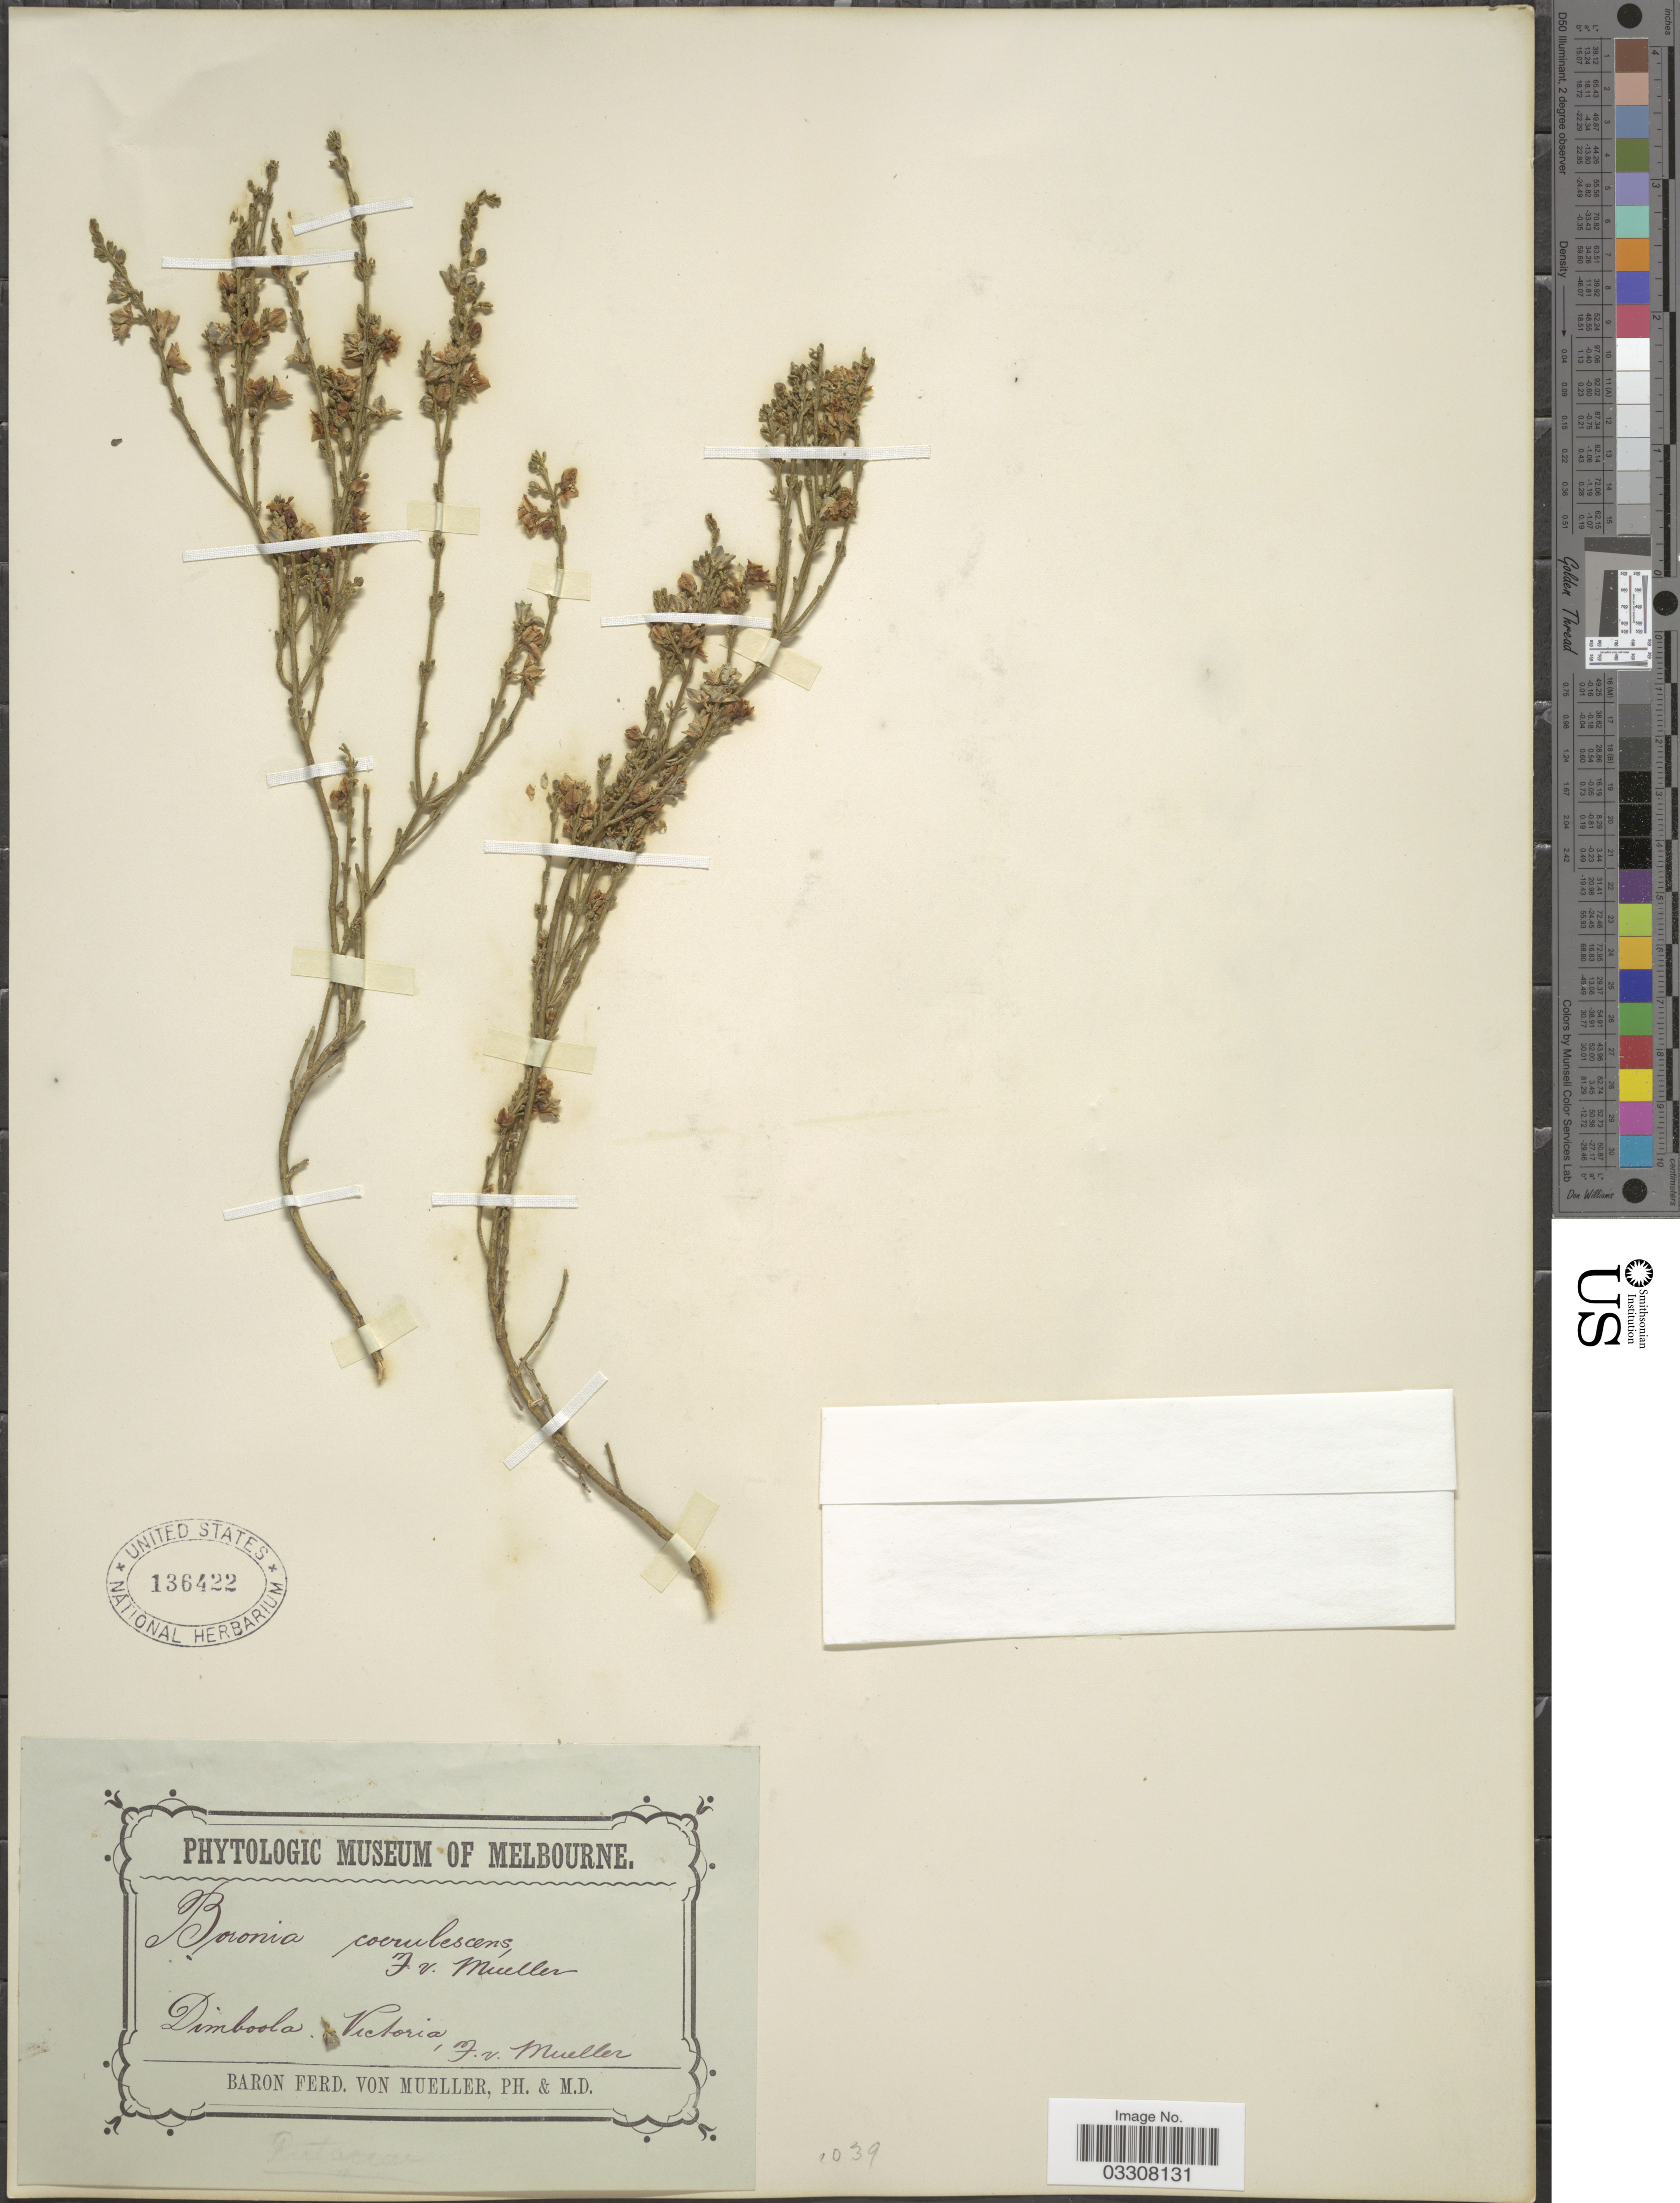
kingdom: Plantae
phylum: Tracheophyta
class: Magnoliopsida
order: Sapindales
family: Rutaceae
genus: Cyanothamnus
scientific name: Cyanothamnus coerulescens subsp. coerulescens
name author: (F. Muell.) Duretto & Heslewood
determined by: Strong, Mark T., (BOT), Smithsonian Institution - National Museum of Natural History (UNITED STATES)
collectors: F. Mueller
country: Australia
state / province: Victoria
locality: Dimboola, Victoria.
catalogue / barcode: US 136422